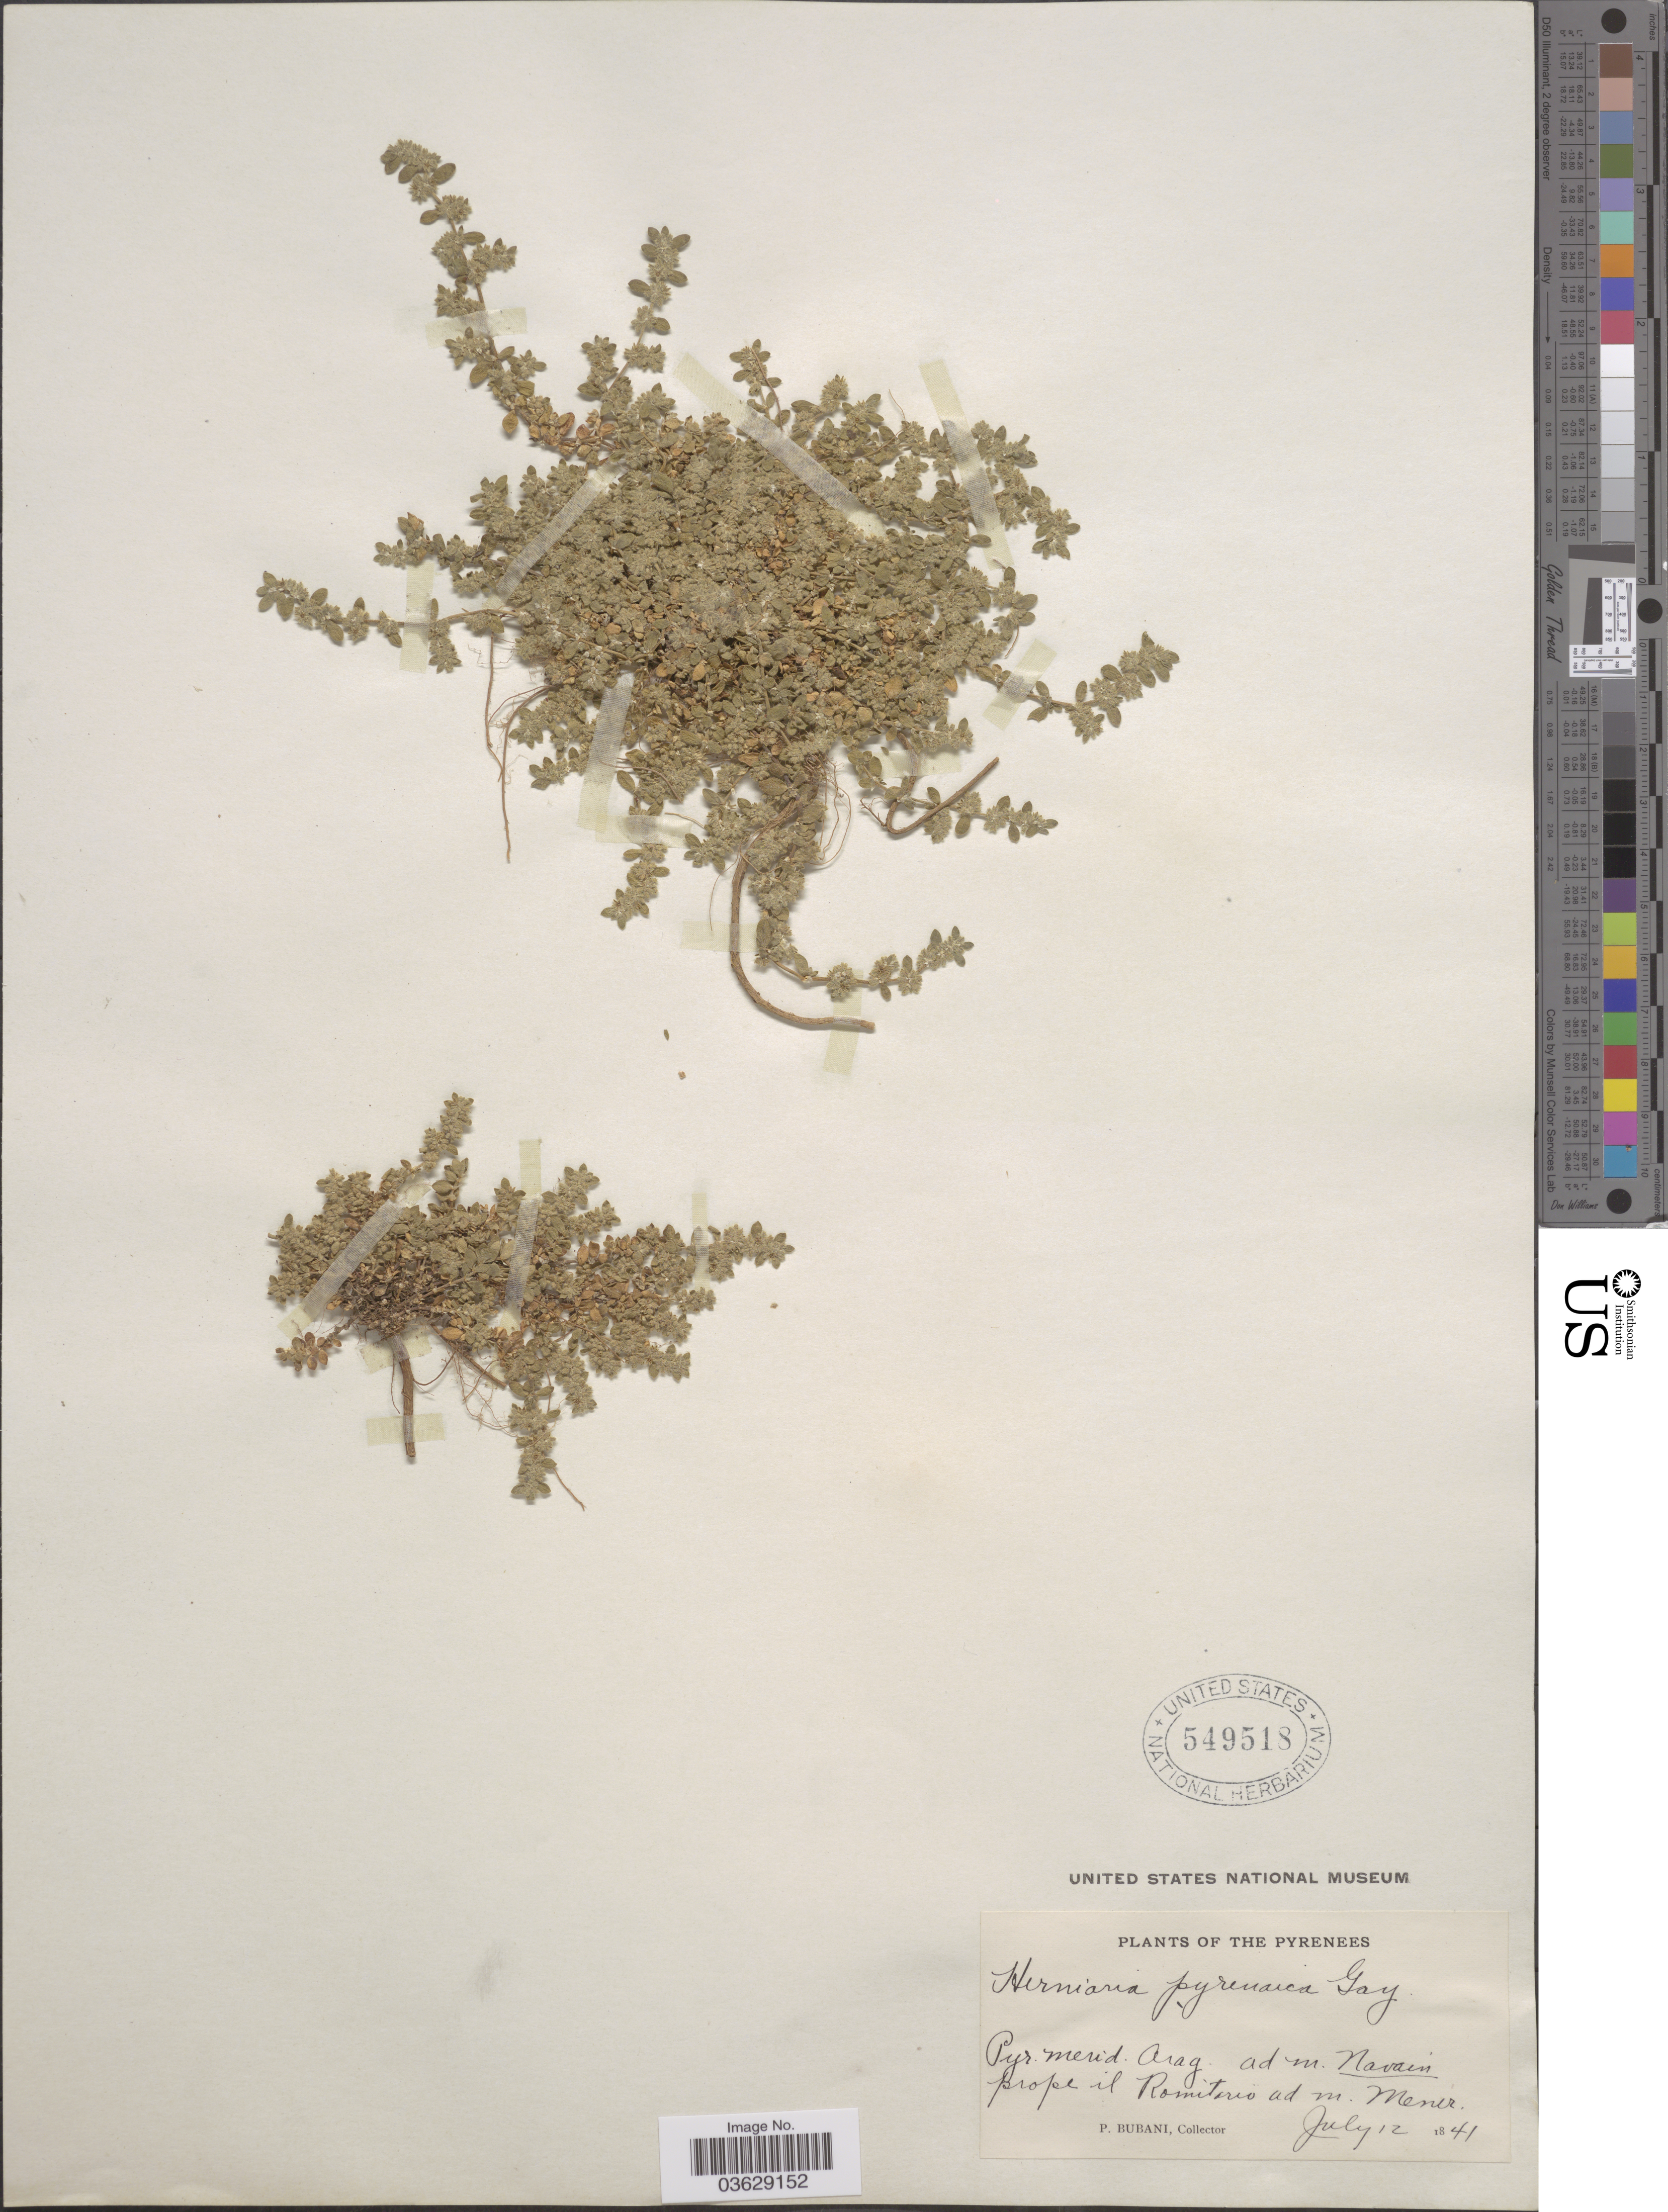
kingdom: Plantae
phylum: Tracheophyta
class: Magnoliopsida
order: Caryophyllales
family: Caryophyllaceae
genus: Herniaria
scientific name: Herniaria latifolia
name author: Lapeyr.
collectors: P. Bubani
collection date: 1841-07-12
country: Spain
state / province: Aragon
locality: Pyr. merid. Arag. ad m. Navain prope il Romitorio. ad m. Mener.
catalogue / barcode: US 549518